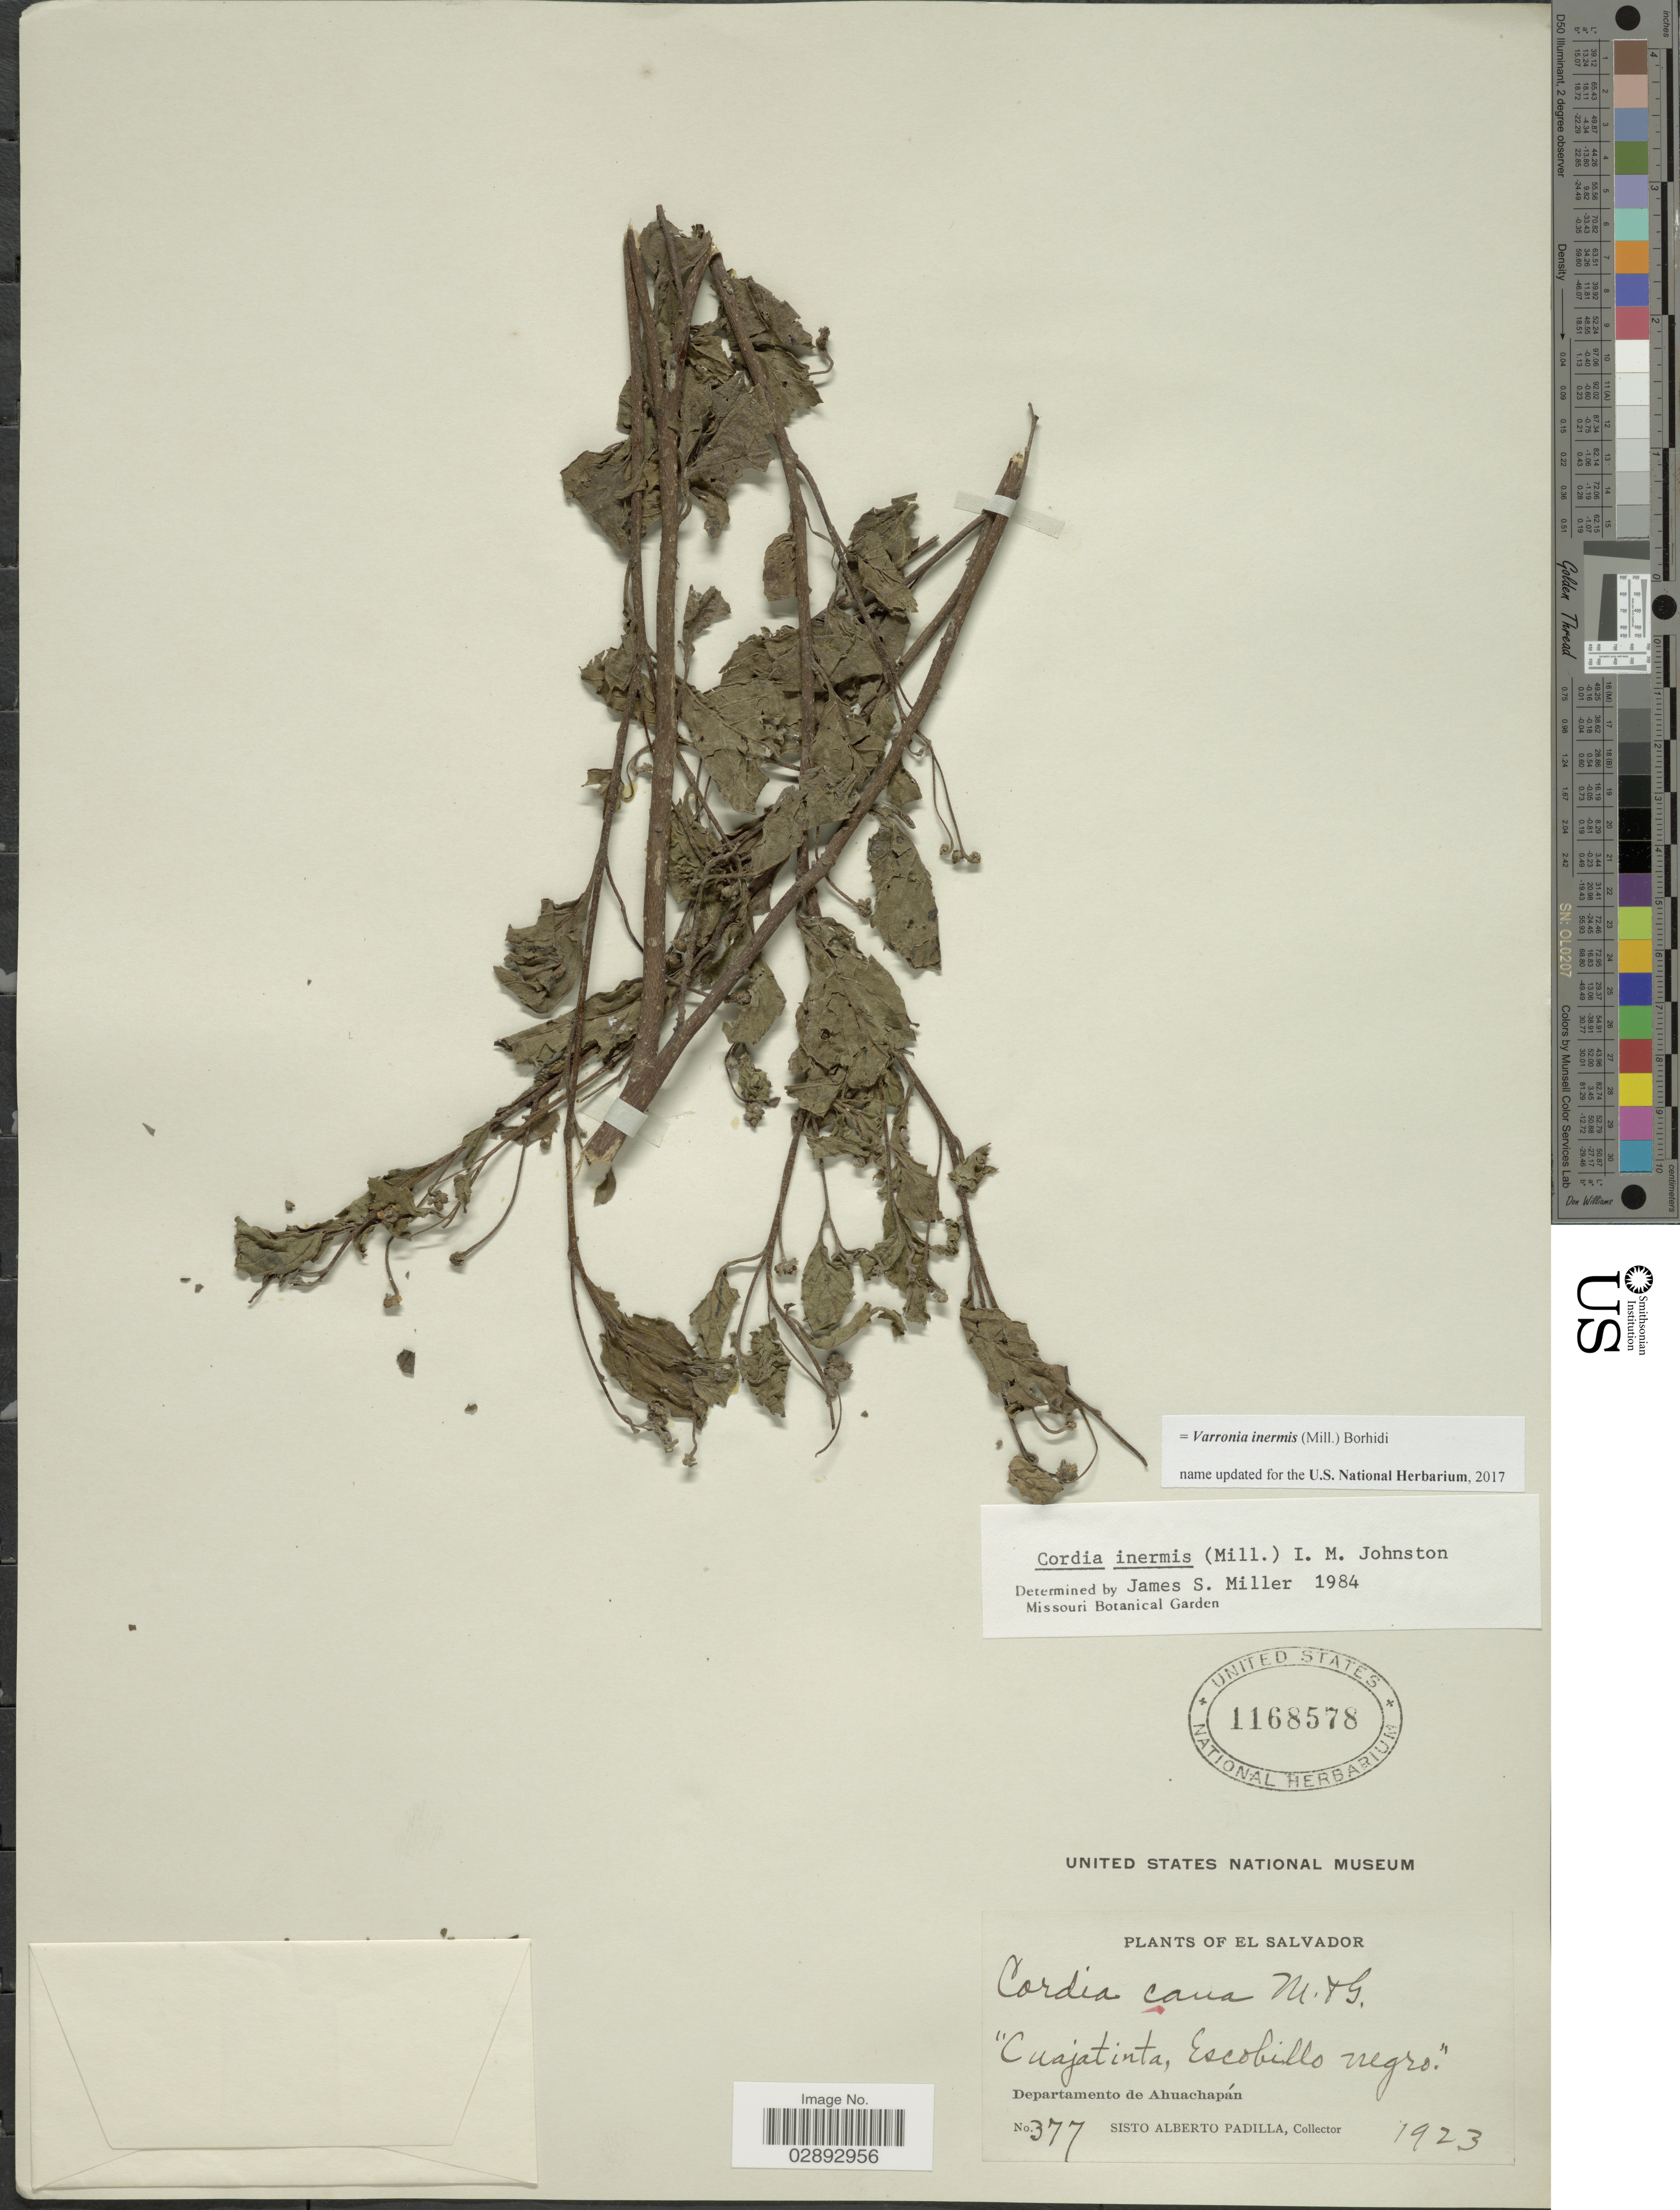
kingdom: Plantae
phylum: Tracheophyta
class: Magnoliopsida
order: Boraginales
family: Cordiaceae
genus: Varronia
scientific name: Varronia inermis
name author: (Mill.) Borhidi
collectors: S. A. Padilla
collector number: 377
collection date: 1923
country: El Salvador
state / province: Ahuachapan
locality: Departamento de Ahuachapán.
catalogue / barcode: US 1168578